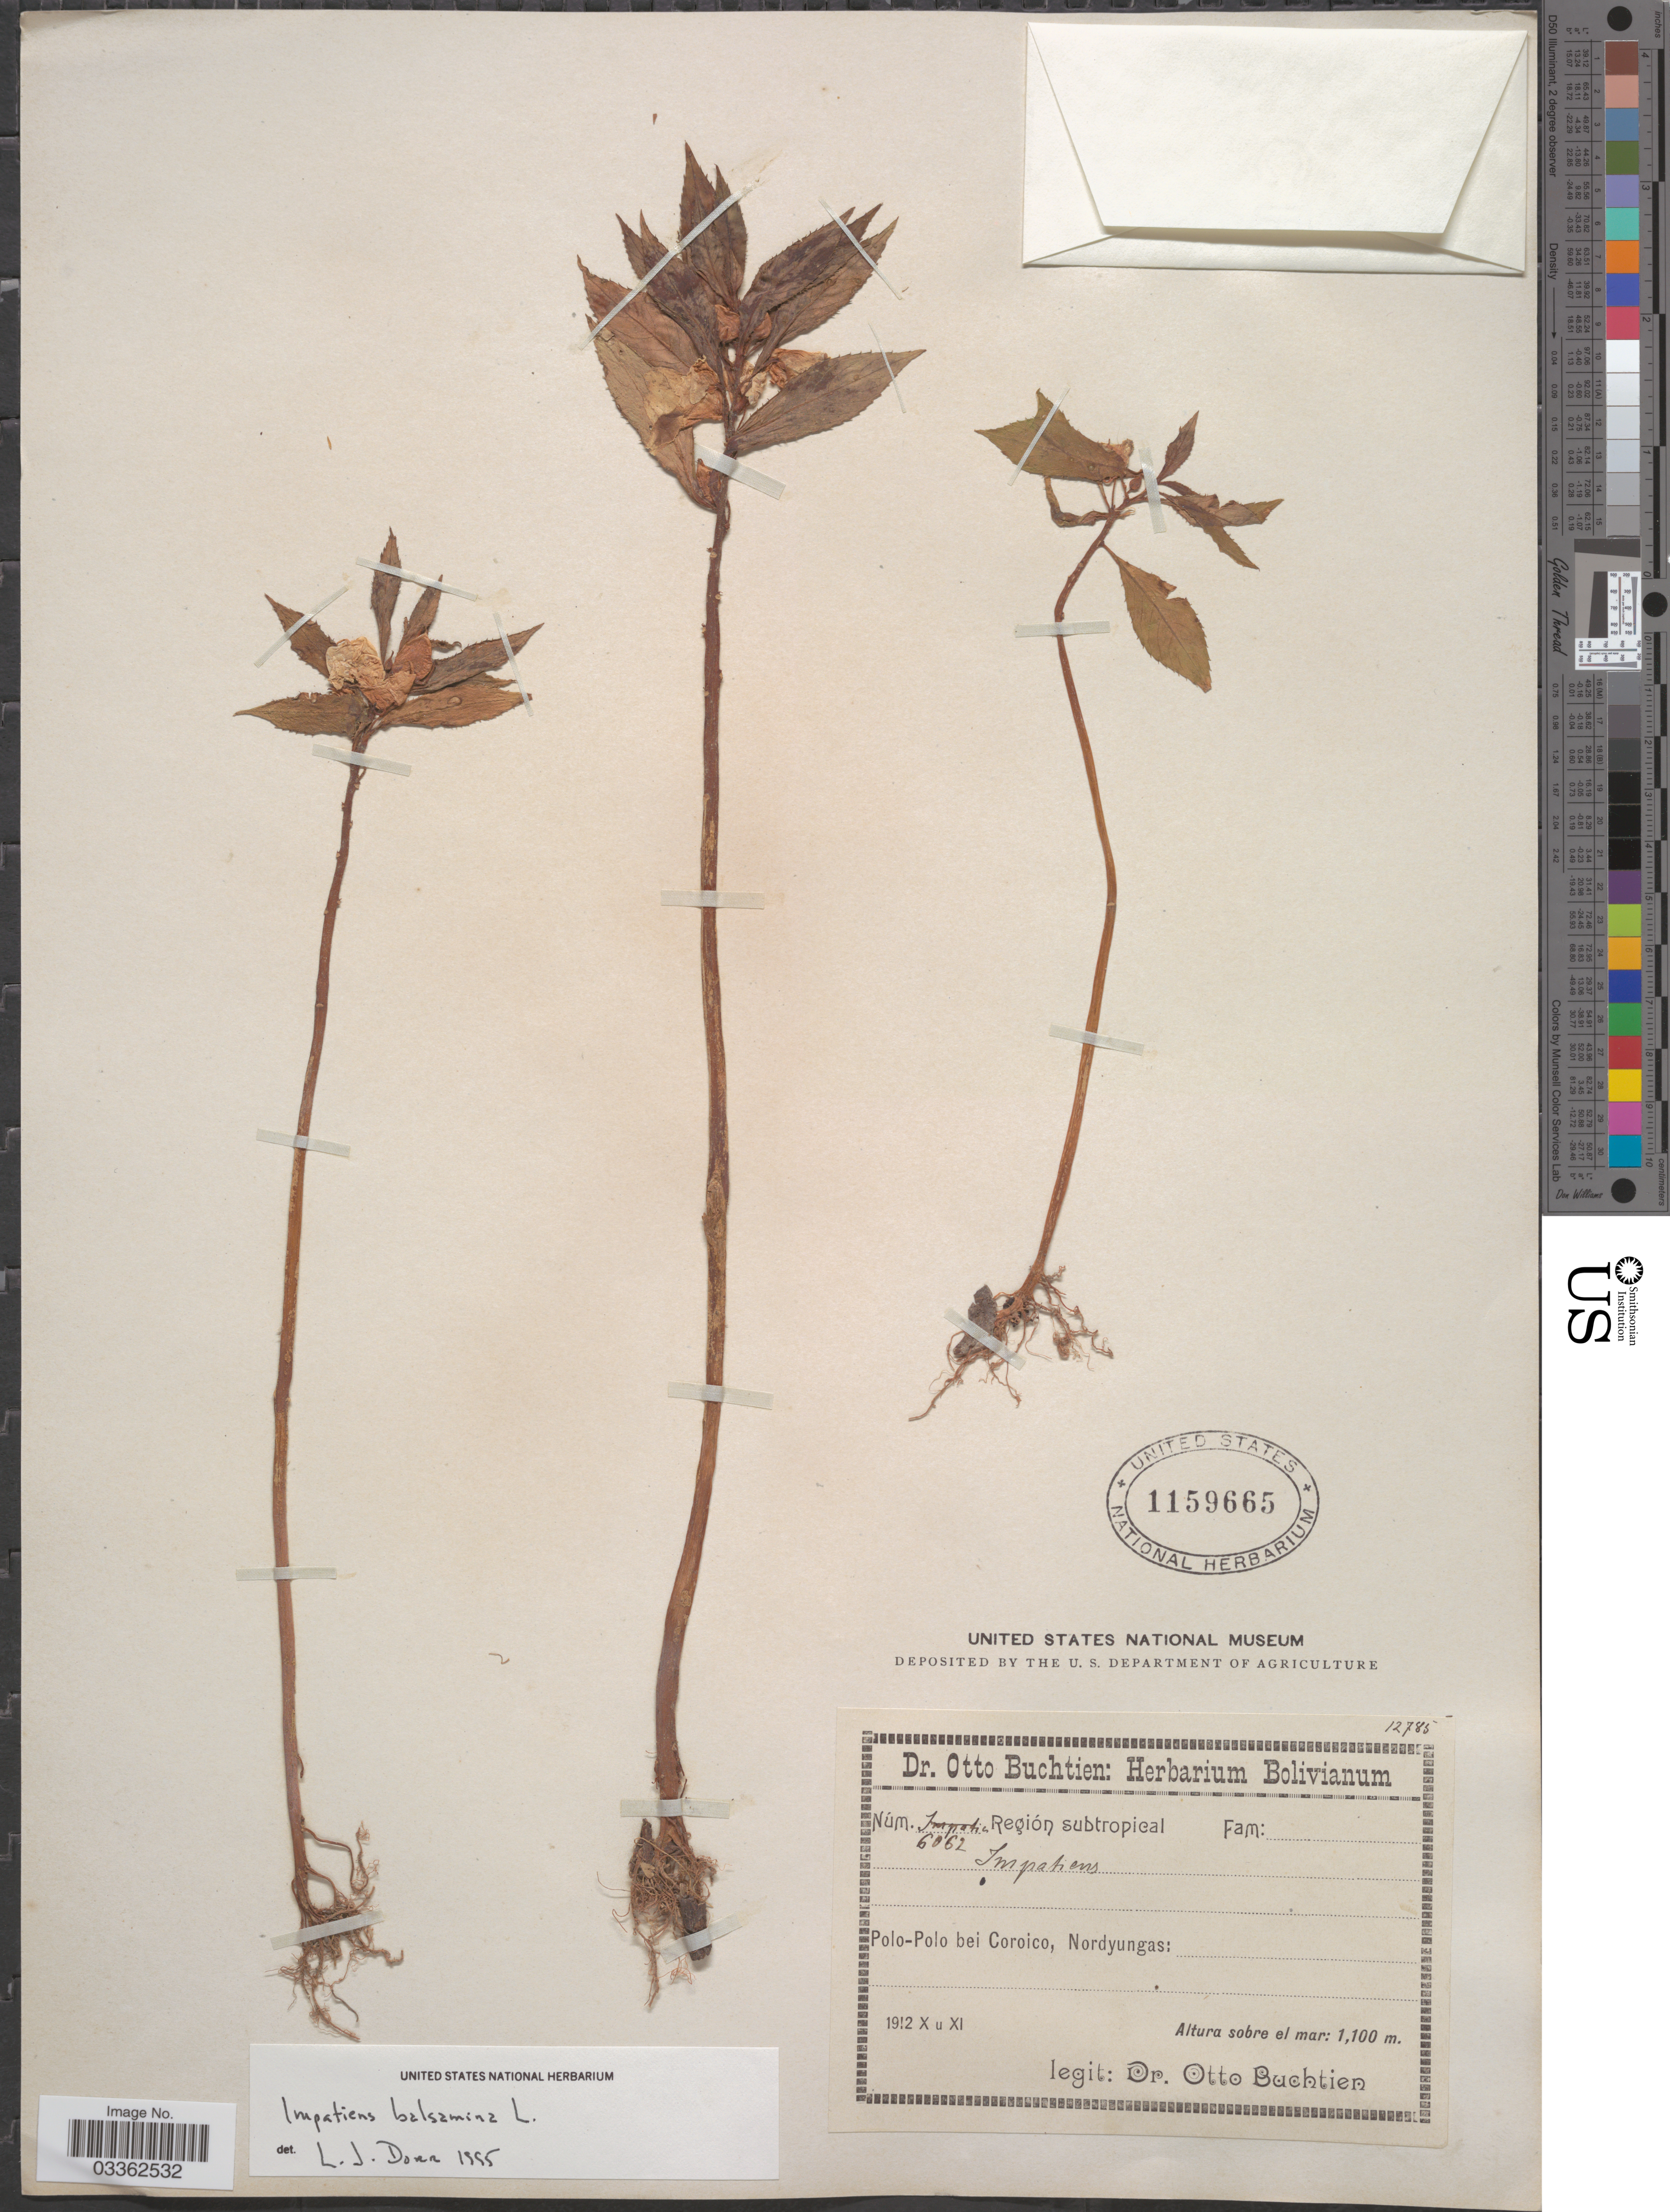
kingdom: Plantae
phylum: Tracheophyta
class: Magnoliopsida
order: Ericales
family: Balsaminaceae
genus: Impatiens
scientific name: Impatiens balsamina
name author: L.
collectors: O. Buchtien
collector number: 6062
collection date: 1912-10/1912-11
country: Bolivia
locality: Polo-Polo bei Coroico, Nordyungas.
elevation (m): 1100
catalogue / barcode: US 1159665